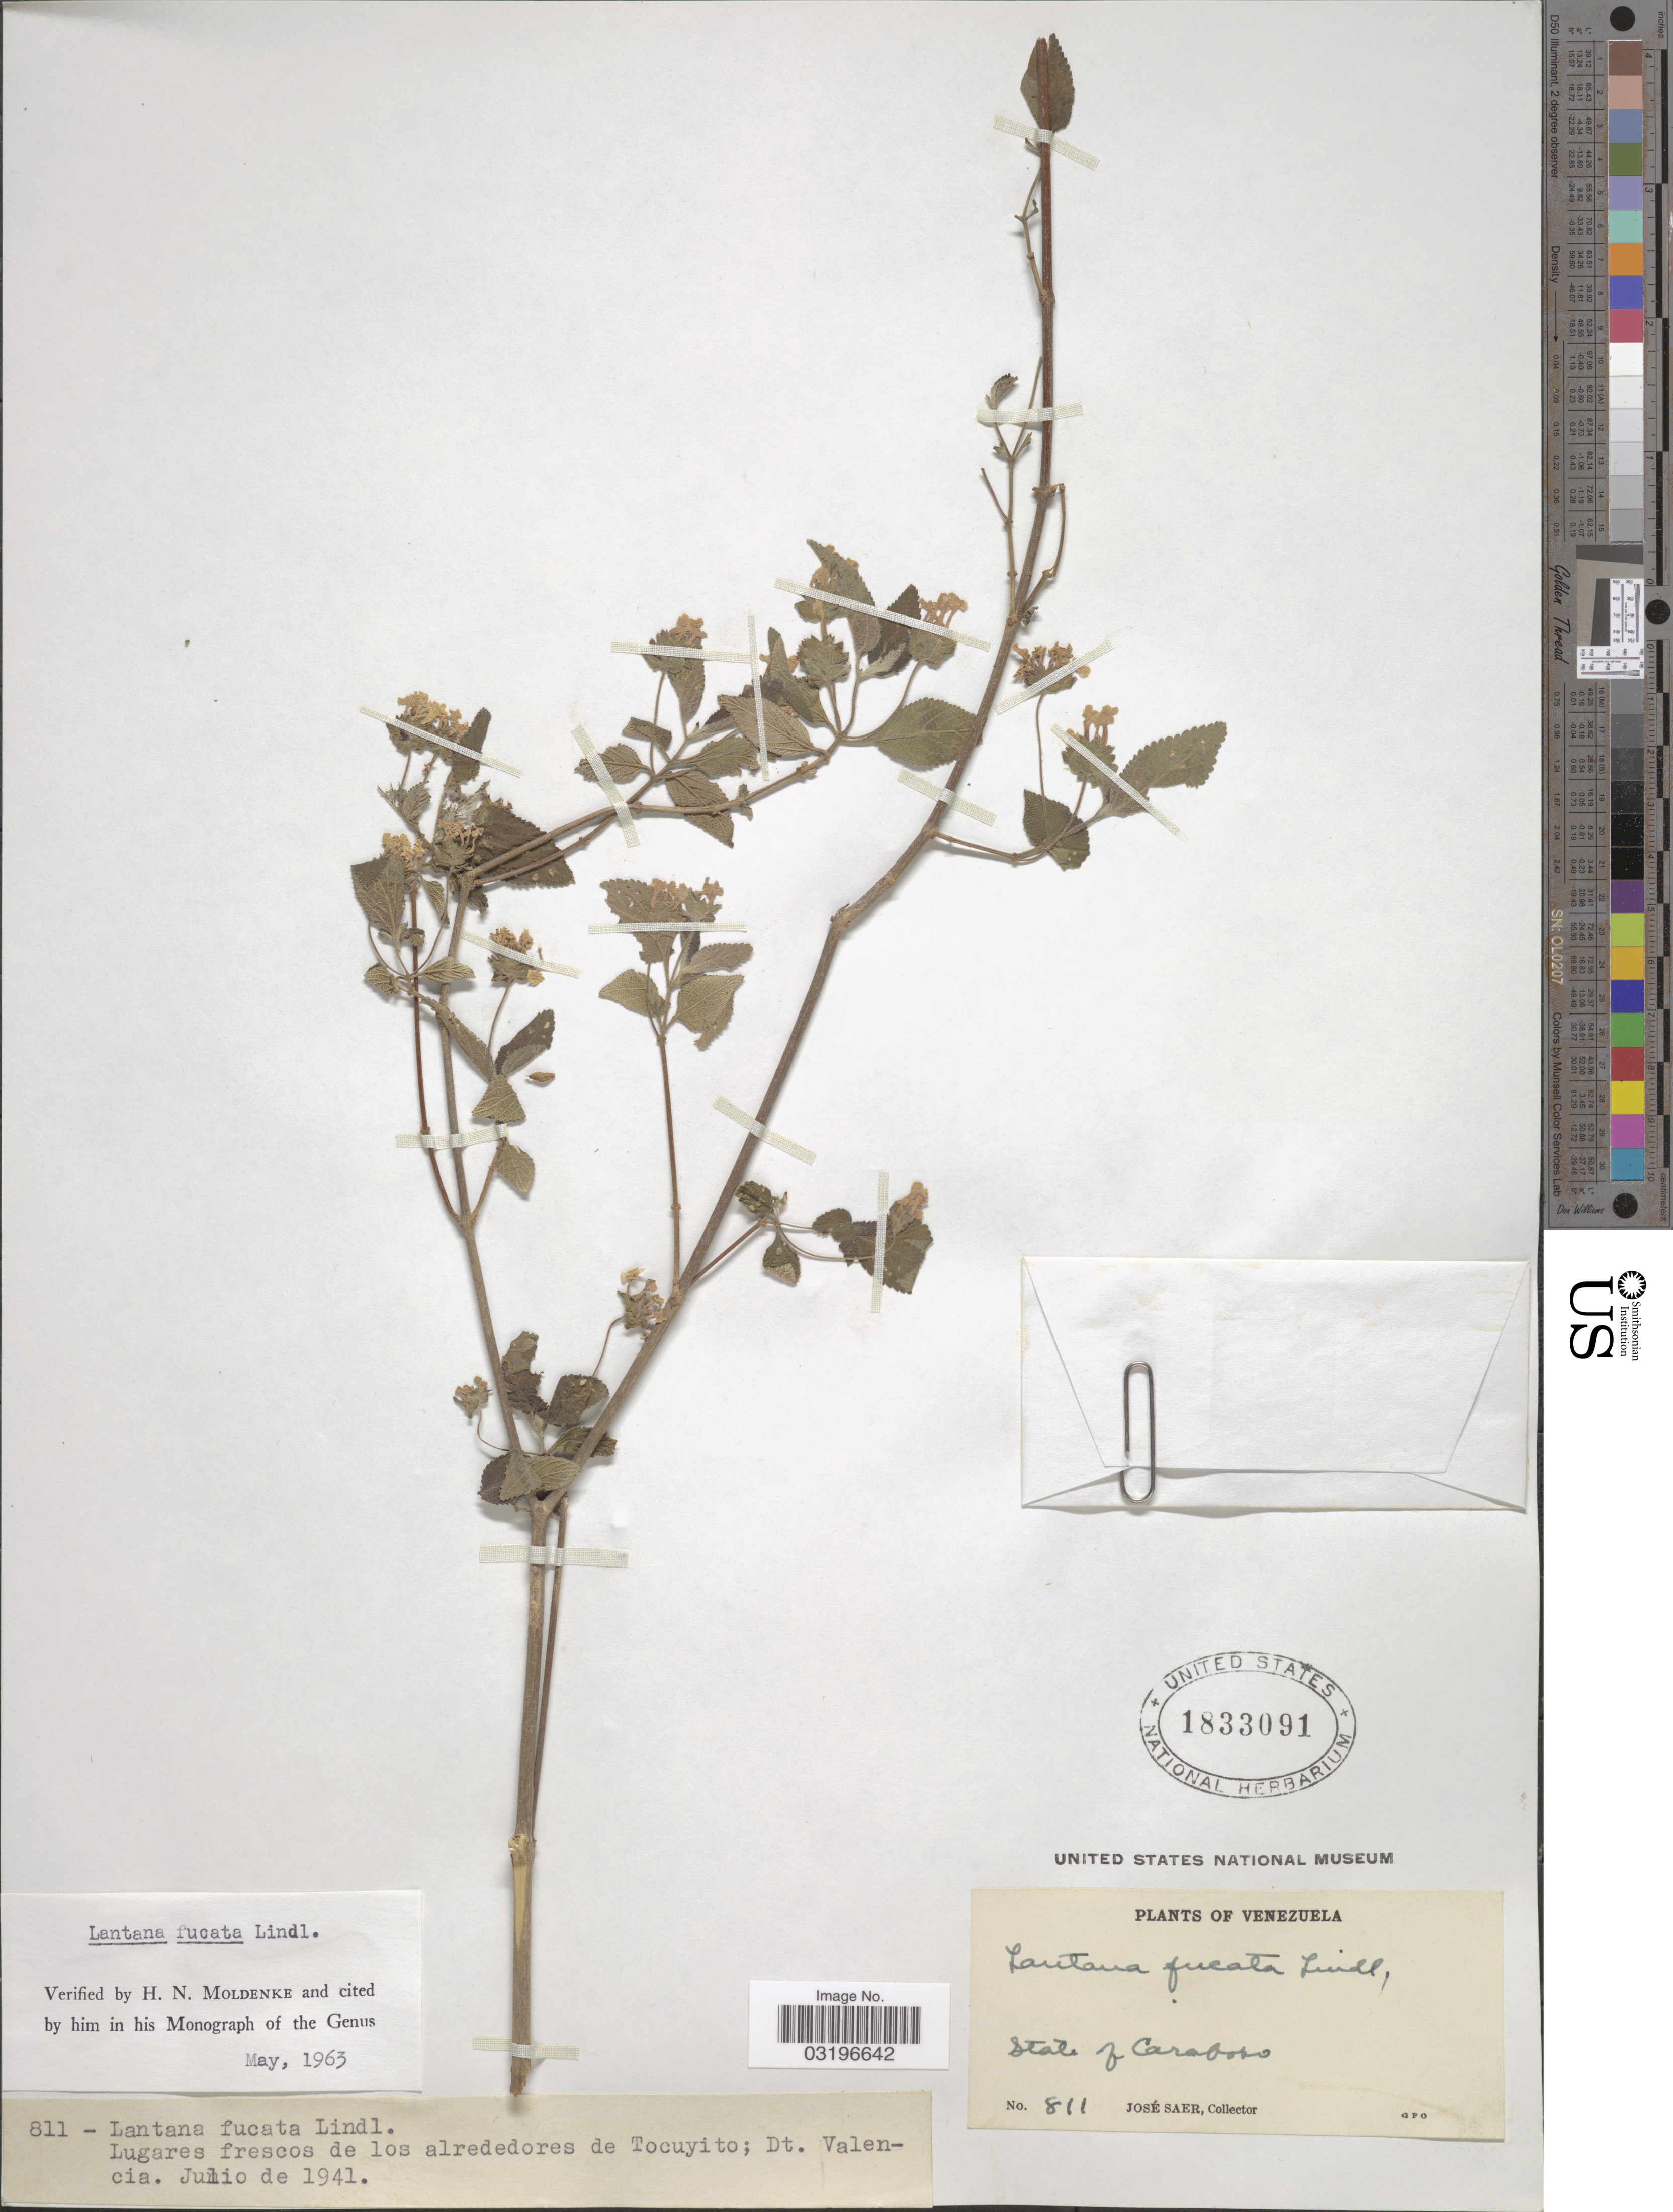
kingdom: Plantae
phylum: Tracheophyta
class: Magnoliopsida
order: Lamiales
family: Verbenaceae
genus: Lantana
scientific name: Lantana fucata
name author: Lindl.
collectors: J. Saer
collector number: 811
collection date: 1941-07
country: Venezuela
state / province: Carabobo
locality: Lugares frescos de los alrededores de Tocuyito; Dt. Valencia.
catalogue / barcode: US 1833091